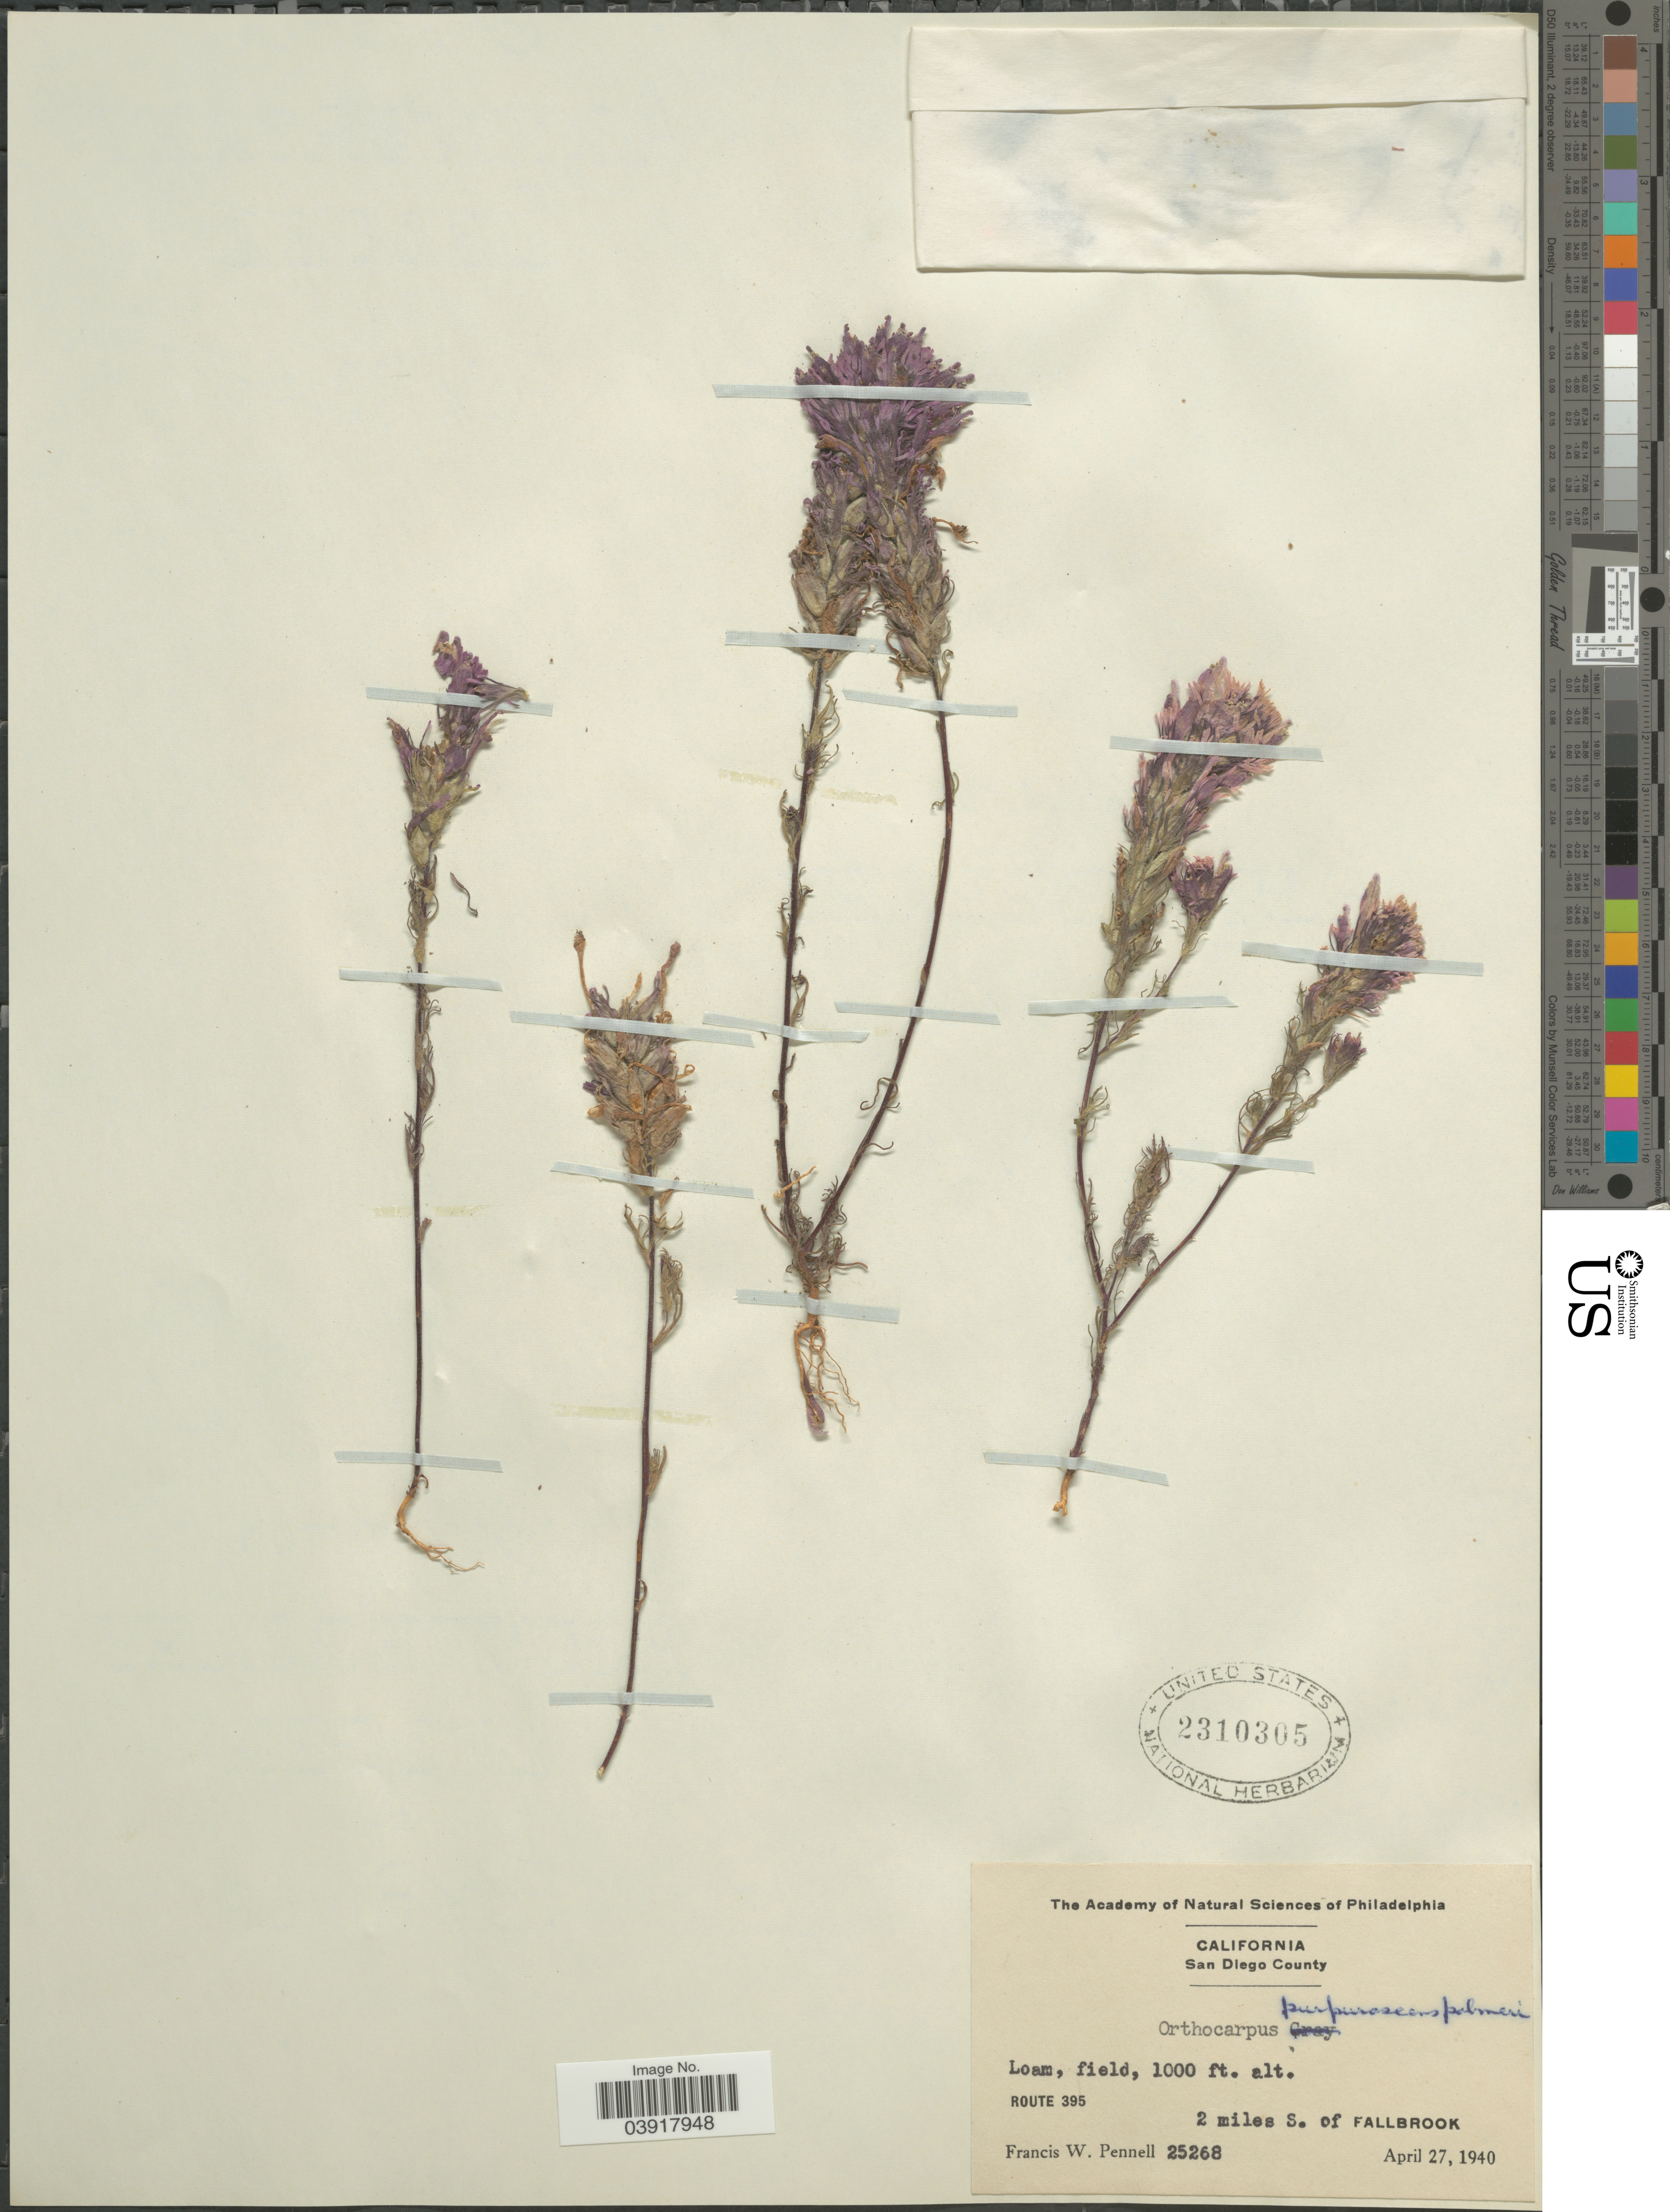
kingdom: Plantae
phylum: Tracheophyta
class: Magnoliopsida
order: Lamiales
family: Orobanchaceae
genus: Orthocarpus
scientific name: Orthocarpus purpurascens var. palmeri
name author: A. Gray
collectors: F. W. Pennell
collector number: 25268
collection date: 1940-04-27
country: United States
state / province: California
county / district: San Diego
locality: San Diego County. Loam, field, Route 395 2 miles S. of Fallbrook.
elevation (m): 305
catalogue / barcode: US 2310305